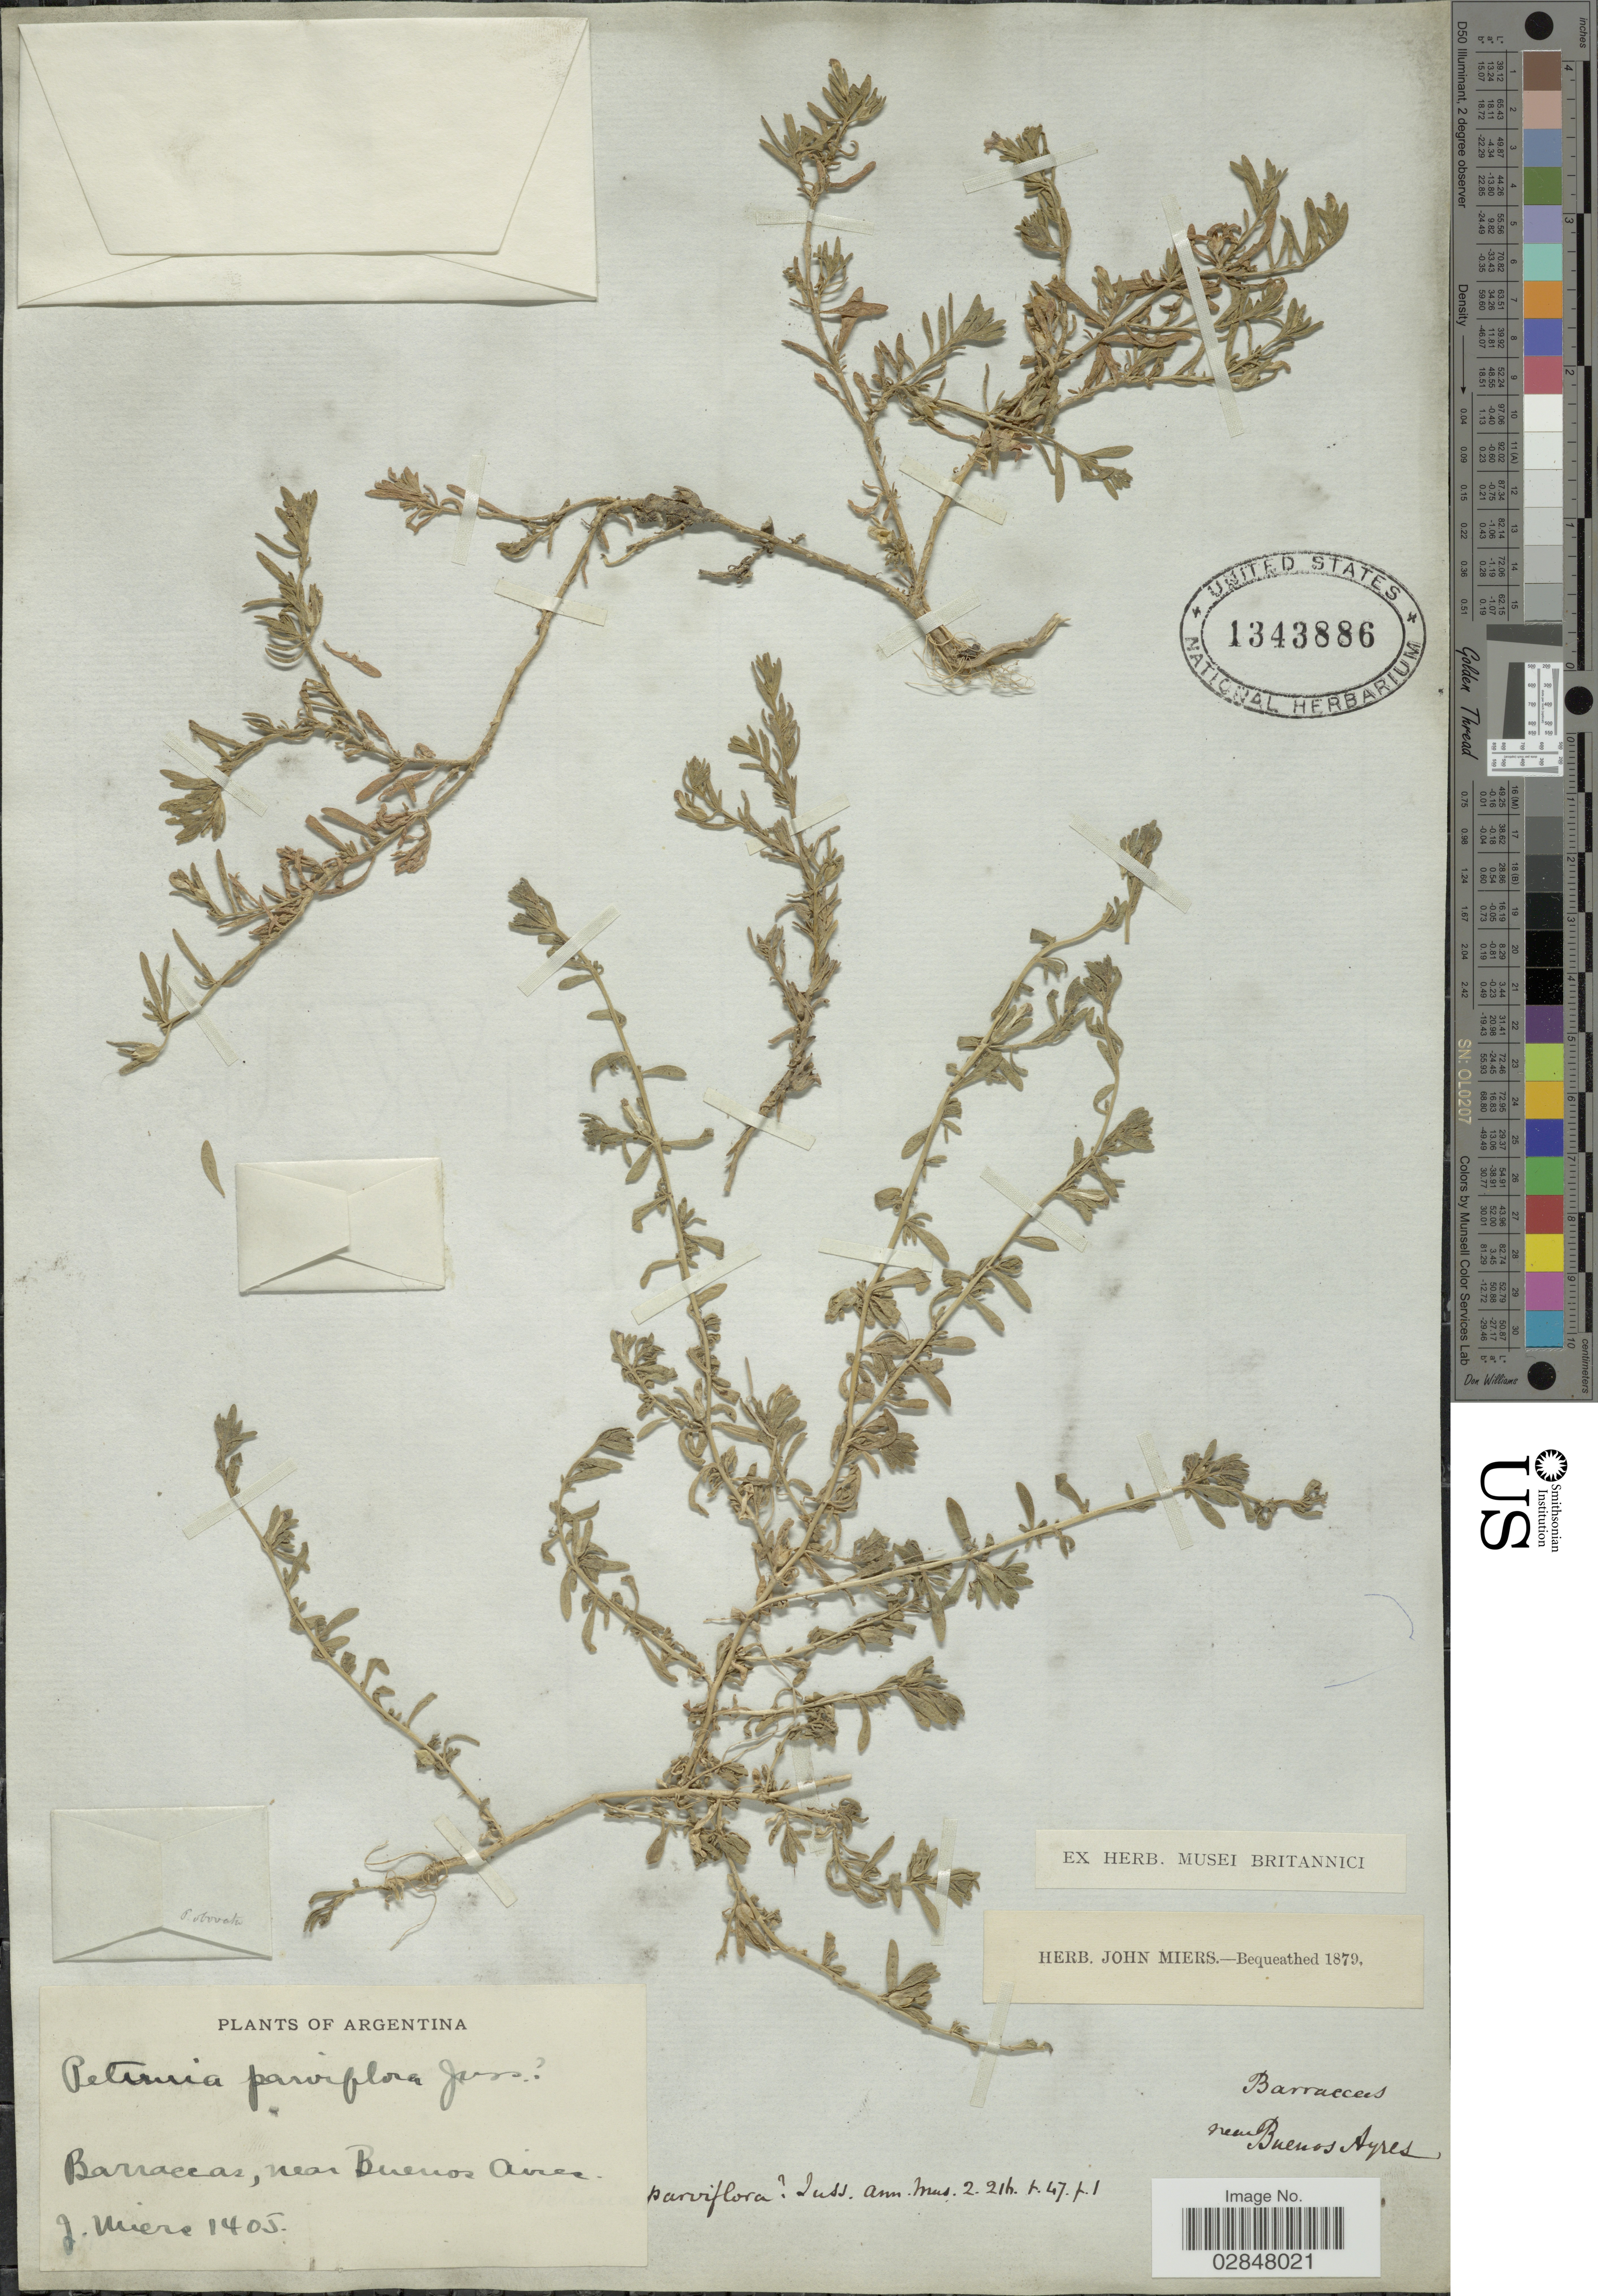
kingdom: Plantae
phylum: Tracheophyta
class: Magnoliopsida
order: Solanales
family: Solanaceae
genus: Petunia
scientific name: Petunia parviflora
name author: Juss.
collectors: J. Miers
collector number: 1405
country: Argentina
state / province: Buenos Aires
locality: Barranccas, near Buenos Aires.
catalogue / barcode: US 1343886